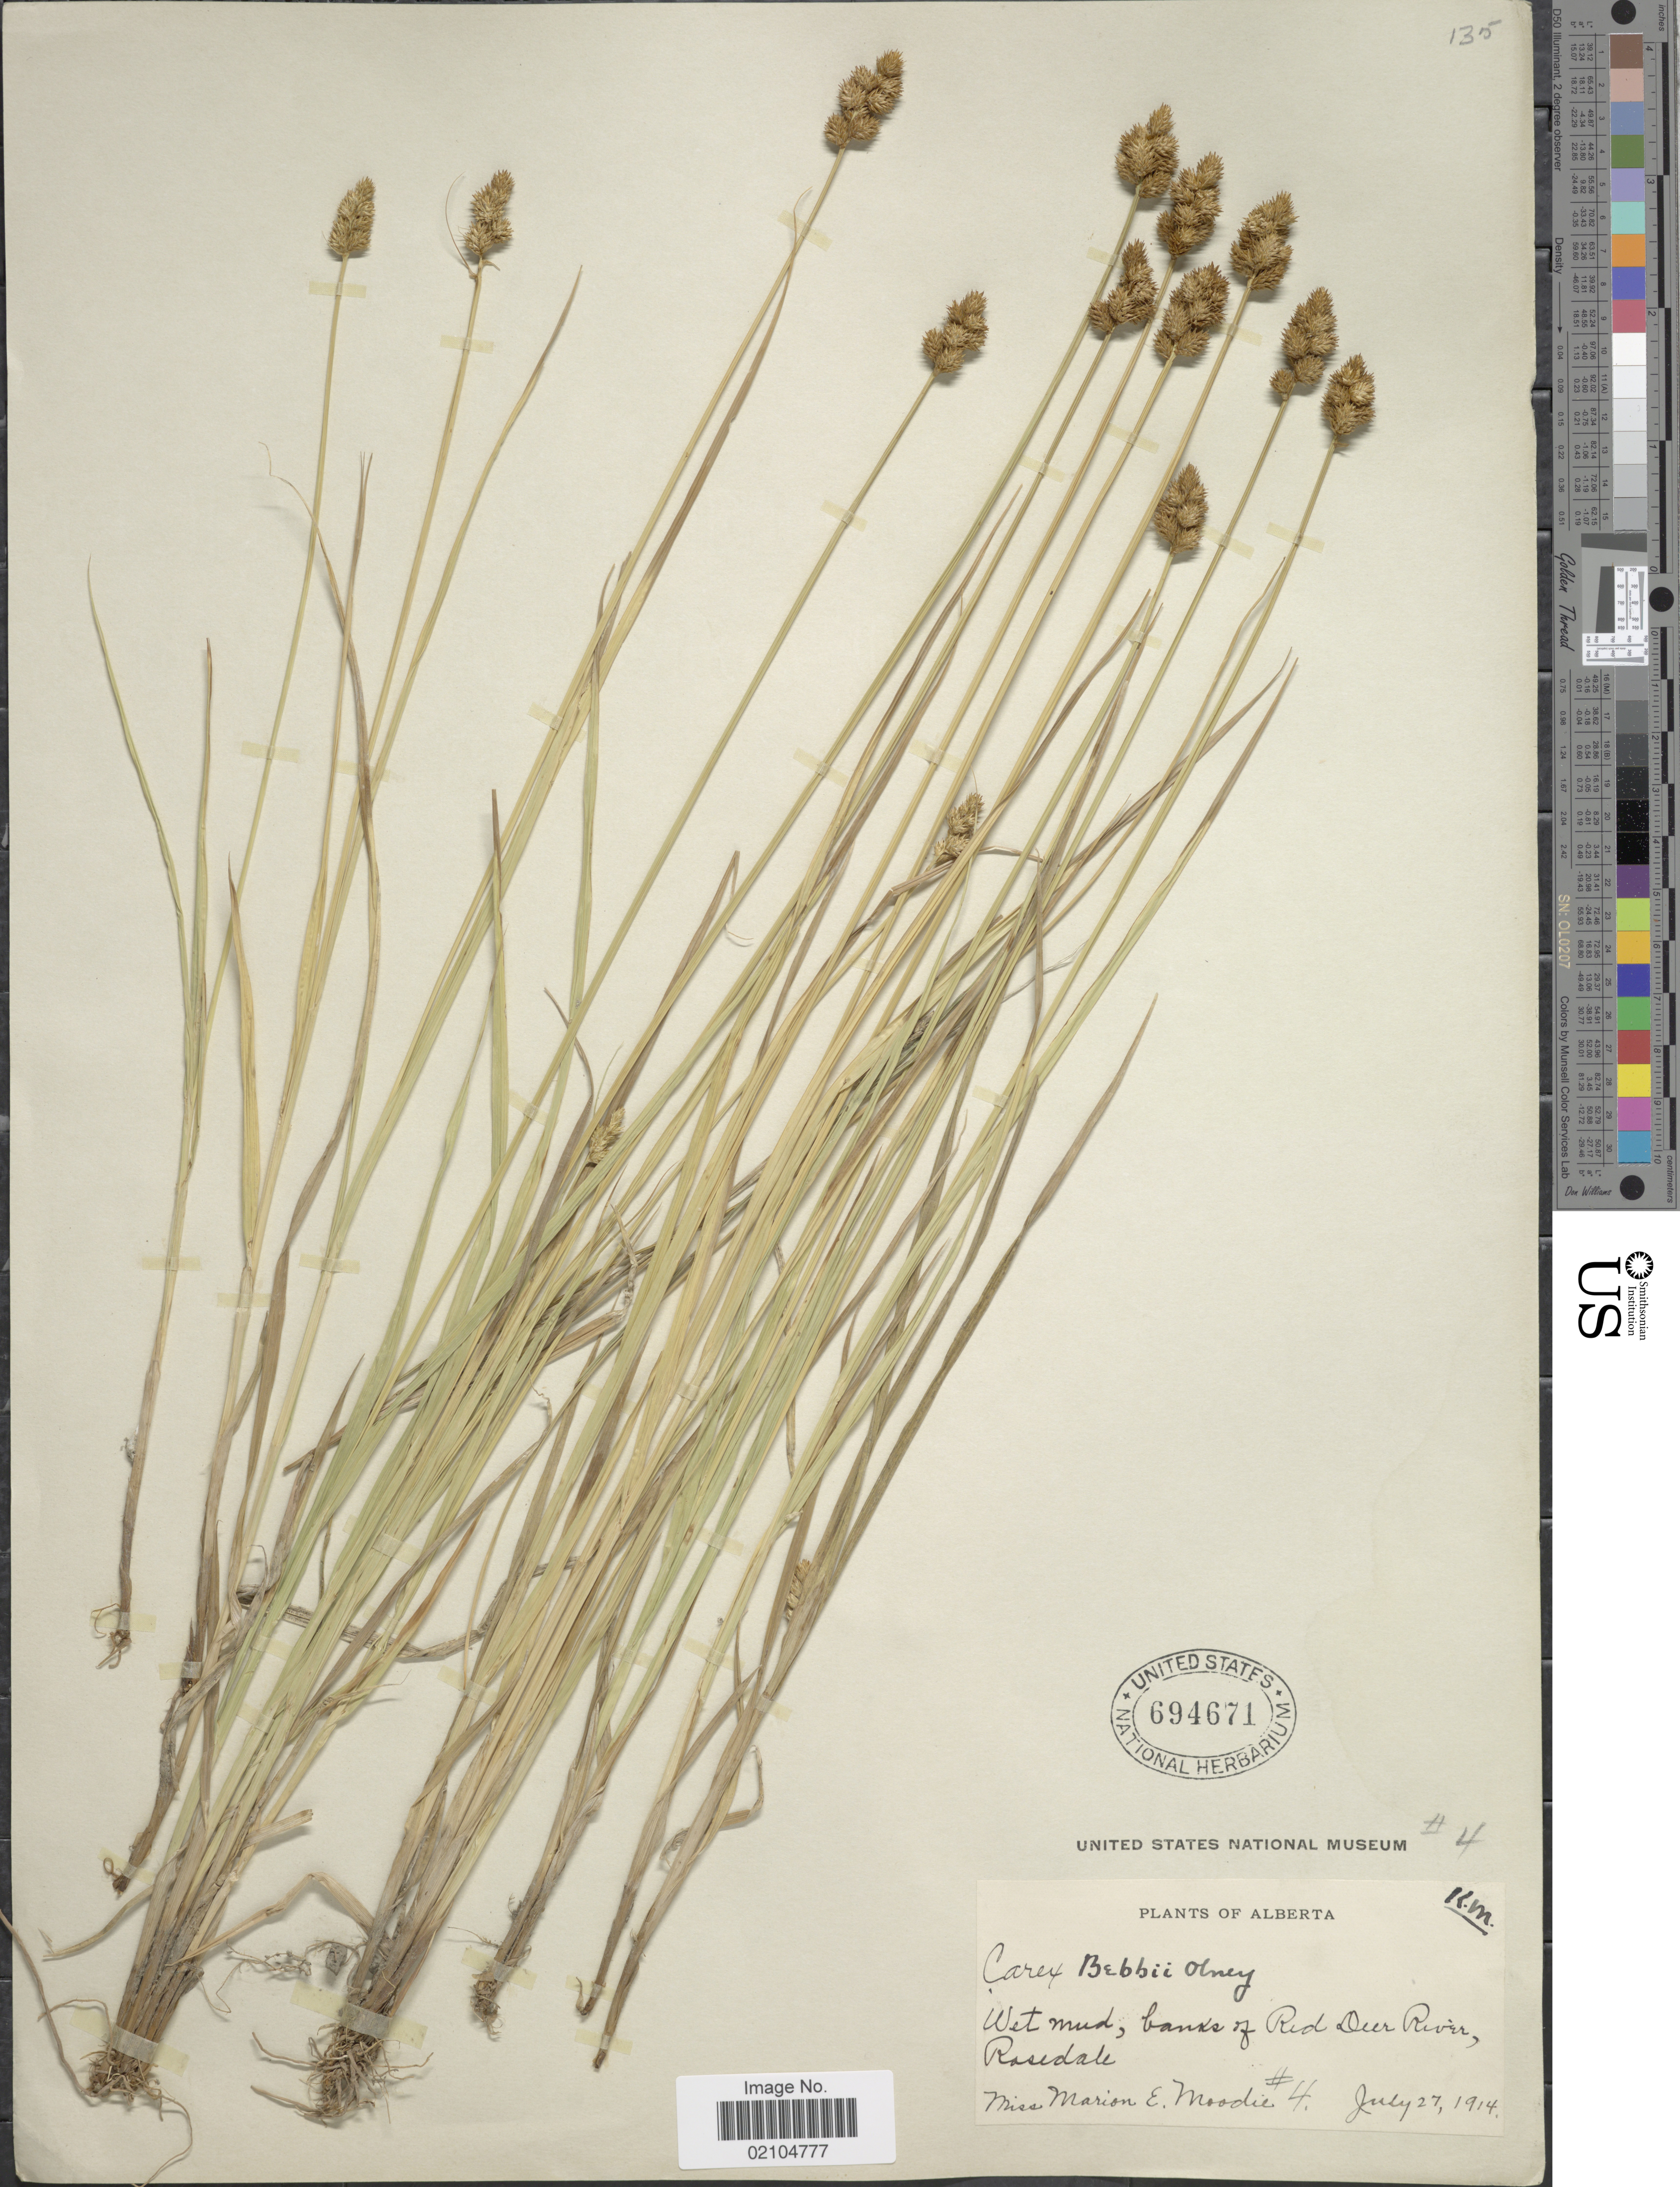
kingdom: Plantae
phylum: Tracheophyta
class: Liliopsida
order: Poales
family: Cyperaceae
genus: Carex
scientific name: Carex bebbii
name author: (L.H. Bailey) Olney ex Fernald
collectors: M. E. Moodie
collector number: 4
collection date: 1914-07-27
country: Canada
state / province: Alberta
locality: Wet mud, banks of Red Deer River, Rosedale.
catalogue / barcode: US 694671